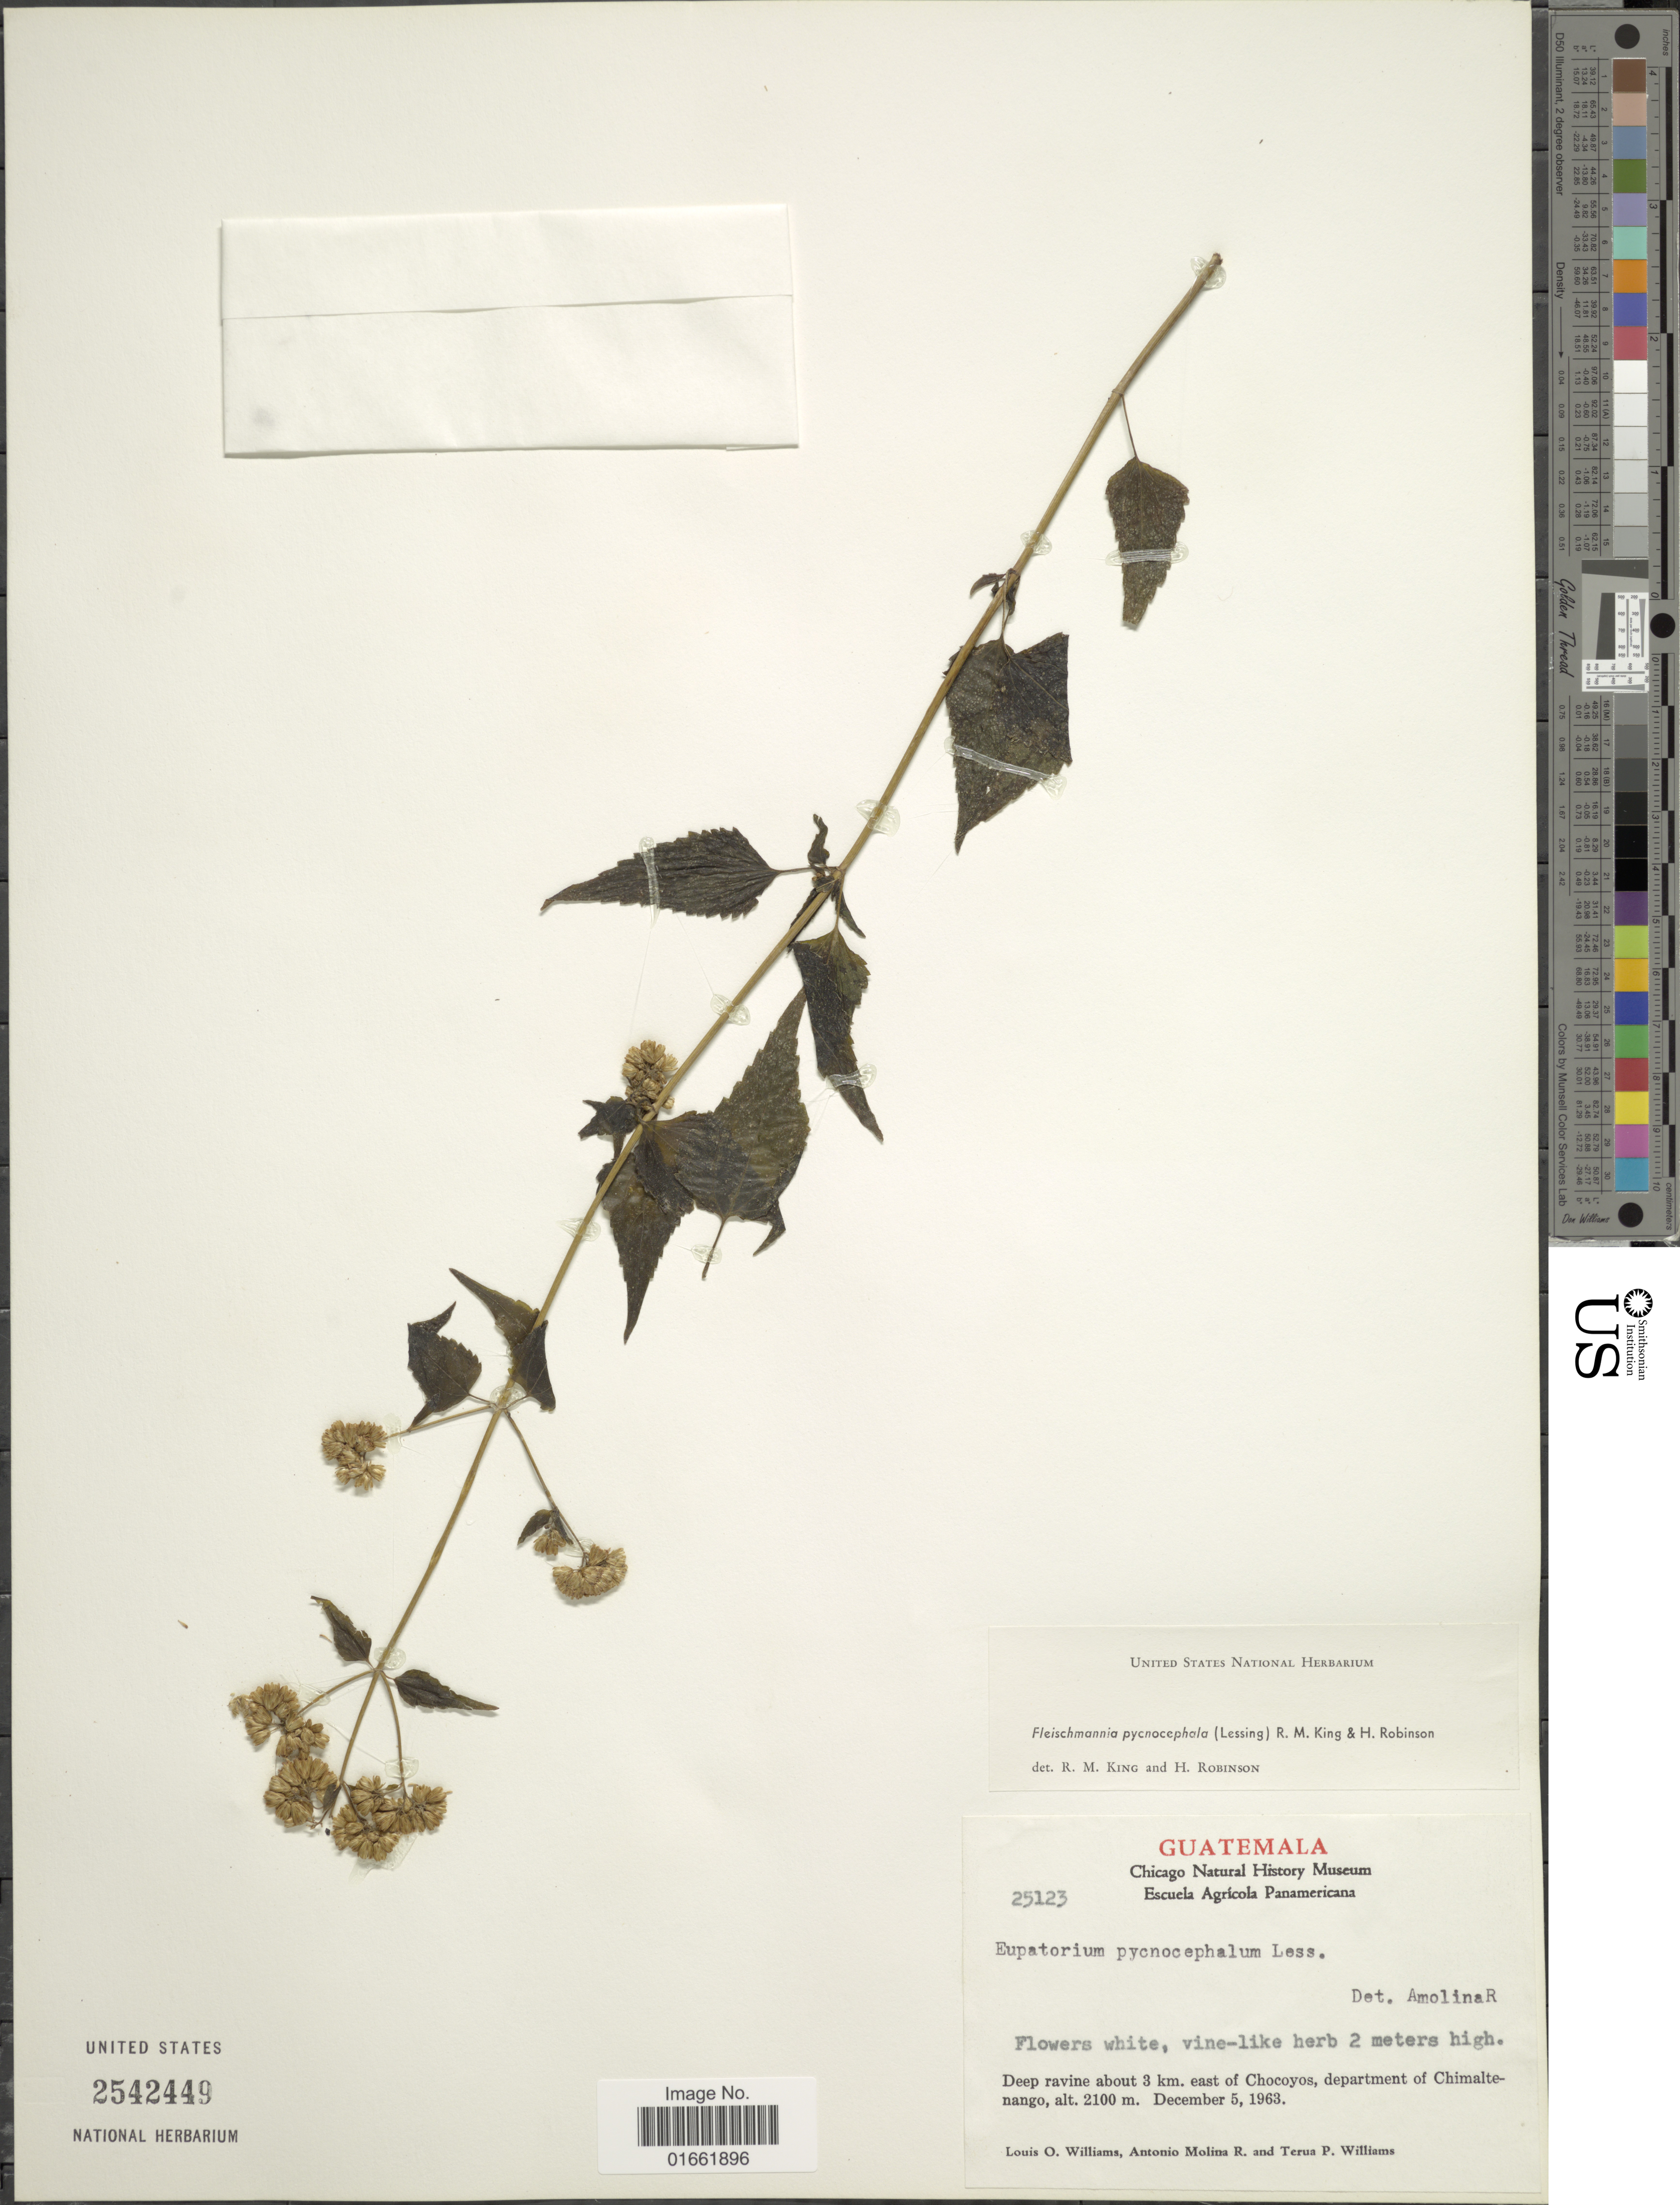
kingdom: Plantae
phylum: Tracheophyta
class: Magnoliopsida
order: Asterales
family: Asteraceae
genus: Fleischmannia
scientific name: Fleischmannia pycnocephala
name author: (Less.) R.M. King & H. Rob.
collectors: L. O. Williams, A. Molina R. & T. P. Williams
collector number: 25123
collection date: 1963-12-05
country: Guatemala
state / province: Chimaltenango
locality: Deep ravine about 3 km. east of Chocoyos, department of Chimaltenango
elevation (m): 2100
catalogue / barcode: US 2542449